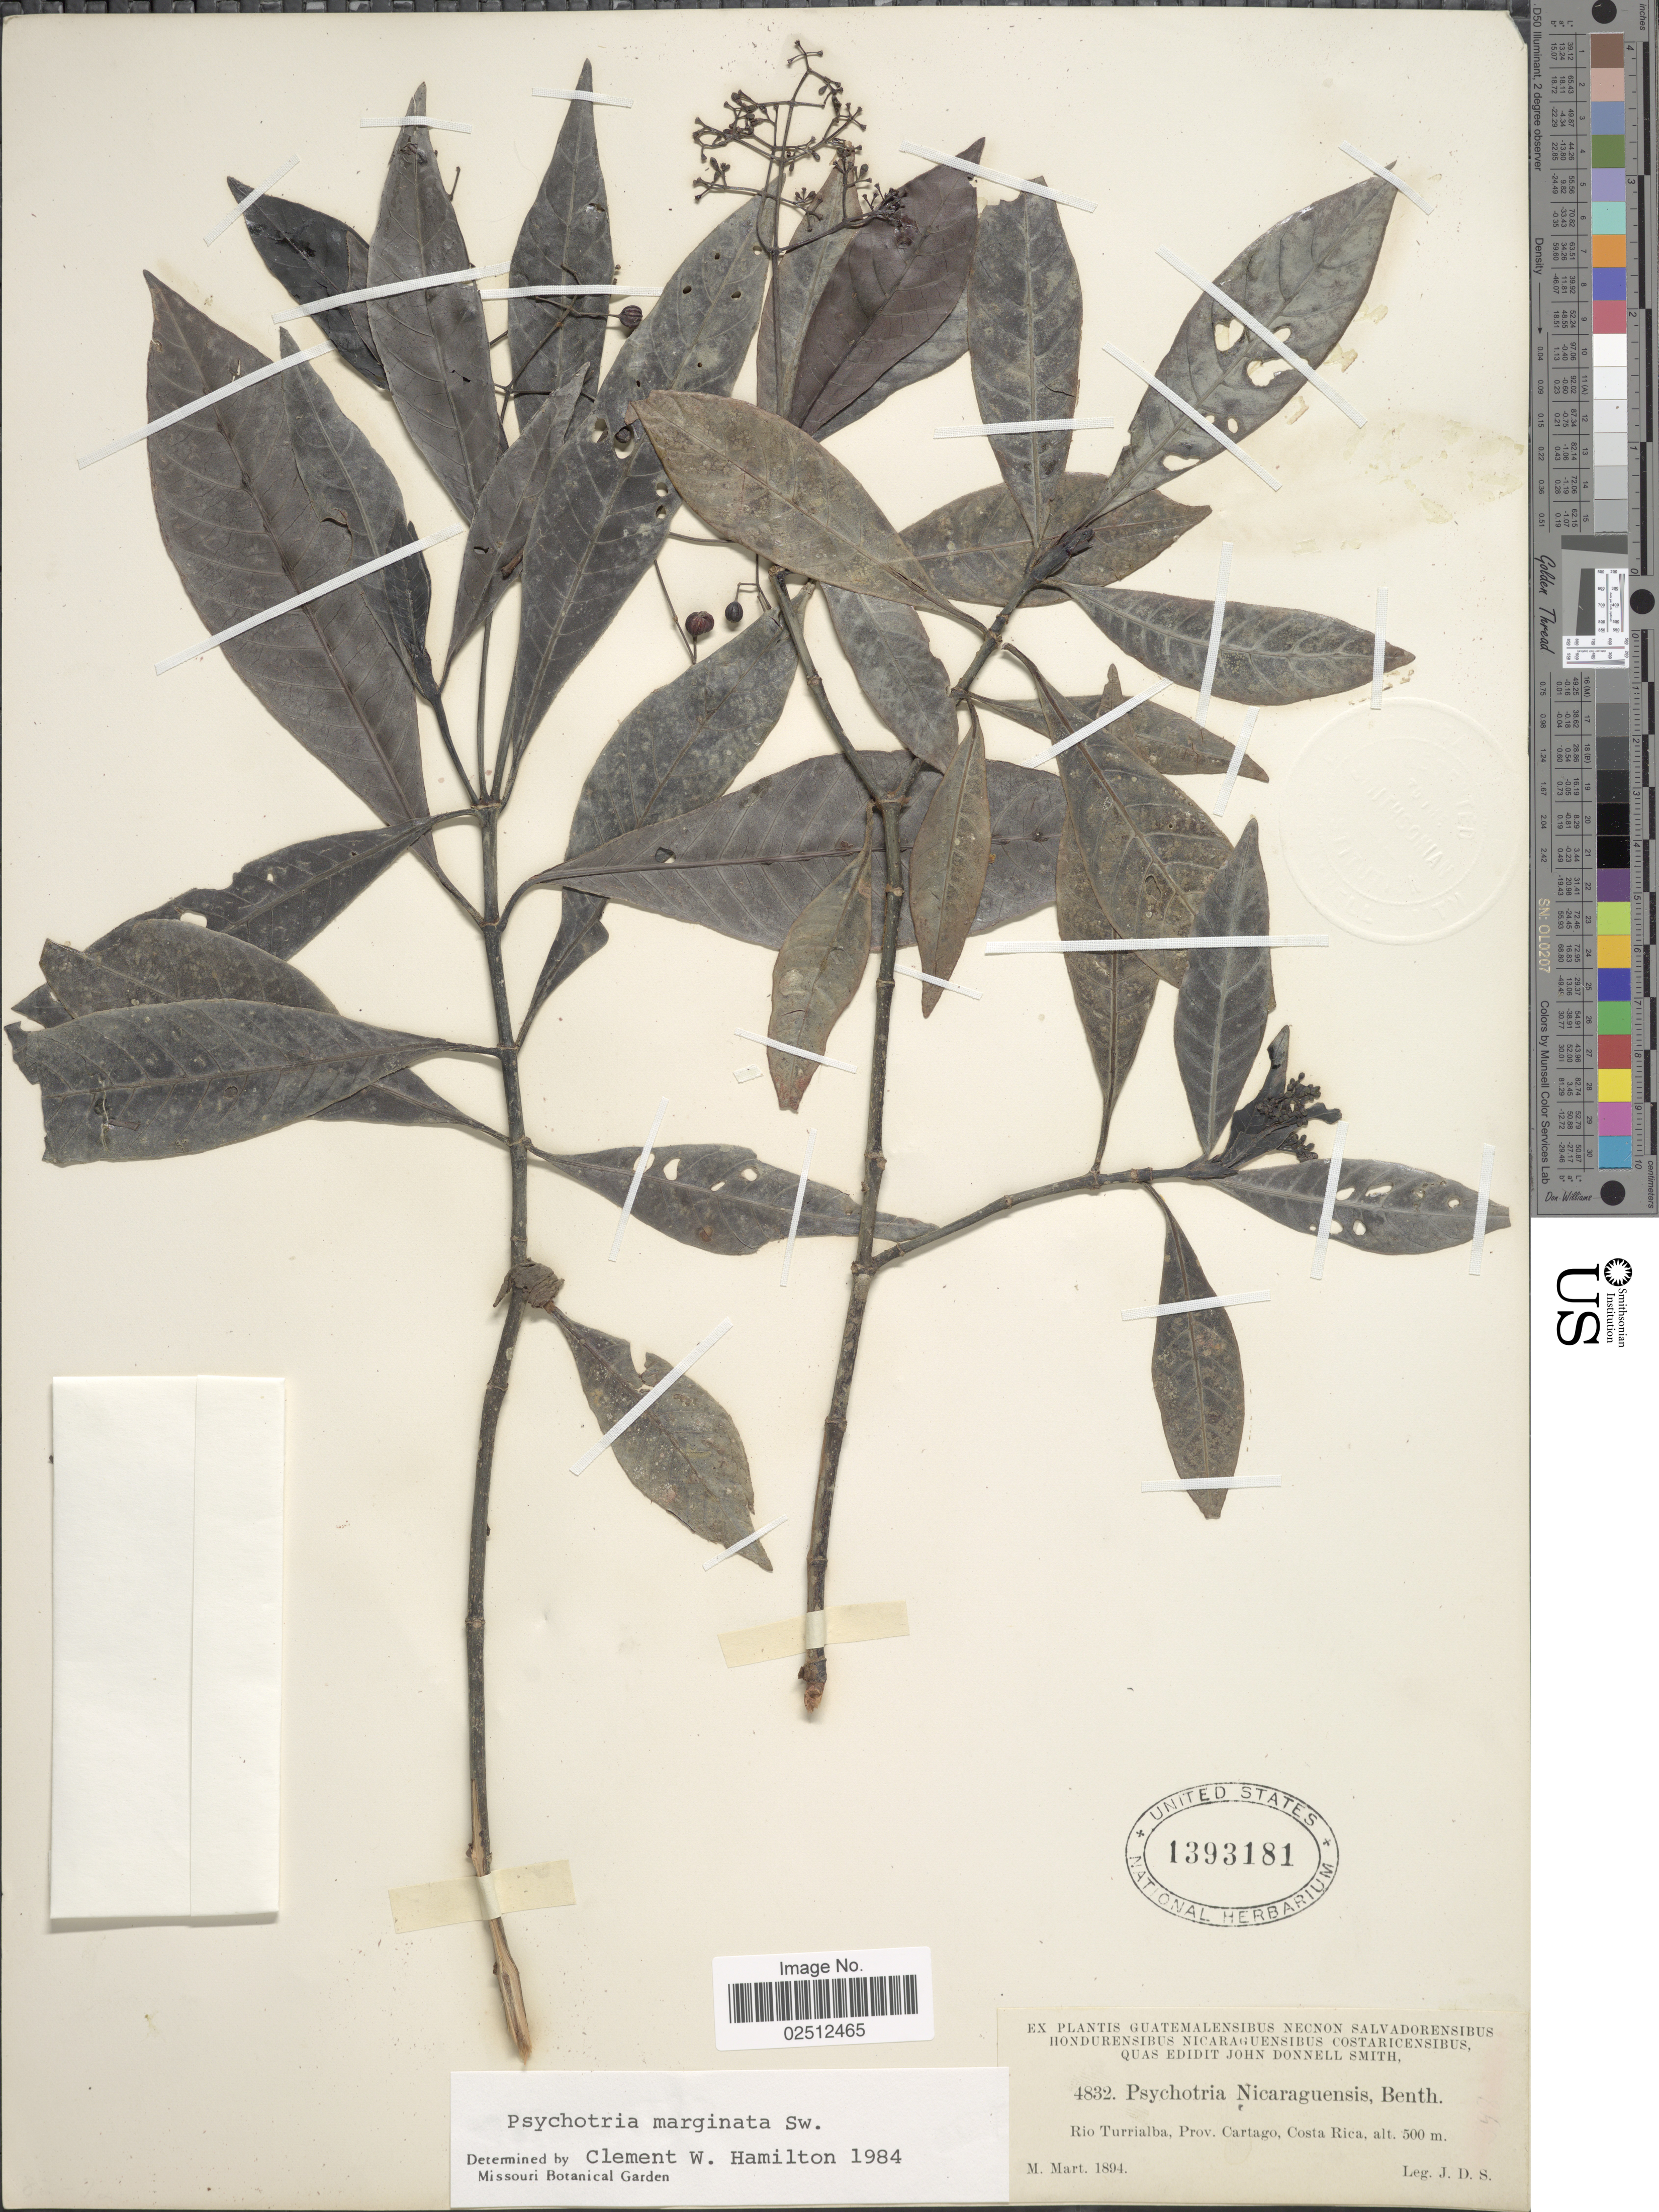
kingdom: Plantae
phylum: Tracheophyta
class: Magnoliopsida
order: Gentianales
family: Rubiaceae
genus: Psychotria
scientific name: Psychotria marginata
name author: Sw.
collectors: J. Donnell Smith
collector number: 4832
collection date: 1894-03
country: Costa Rica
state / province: Cartago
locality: Rio Turrialba, Prov. Cartago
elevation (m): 500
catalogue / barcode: US 1393181